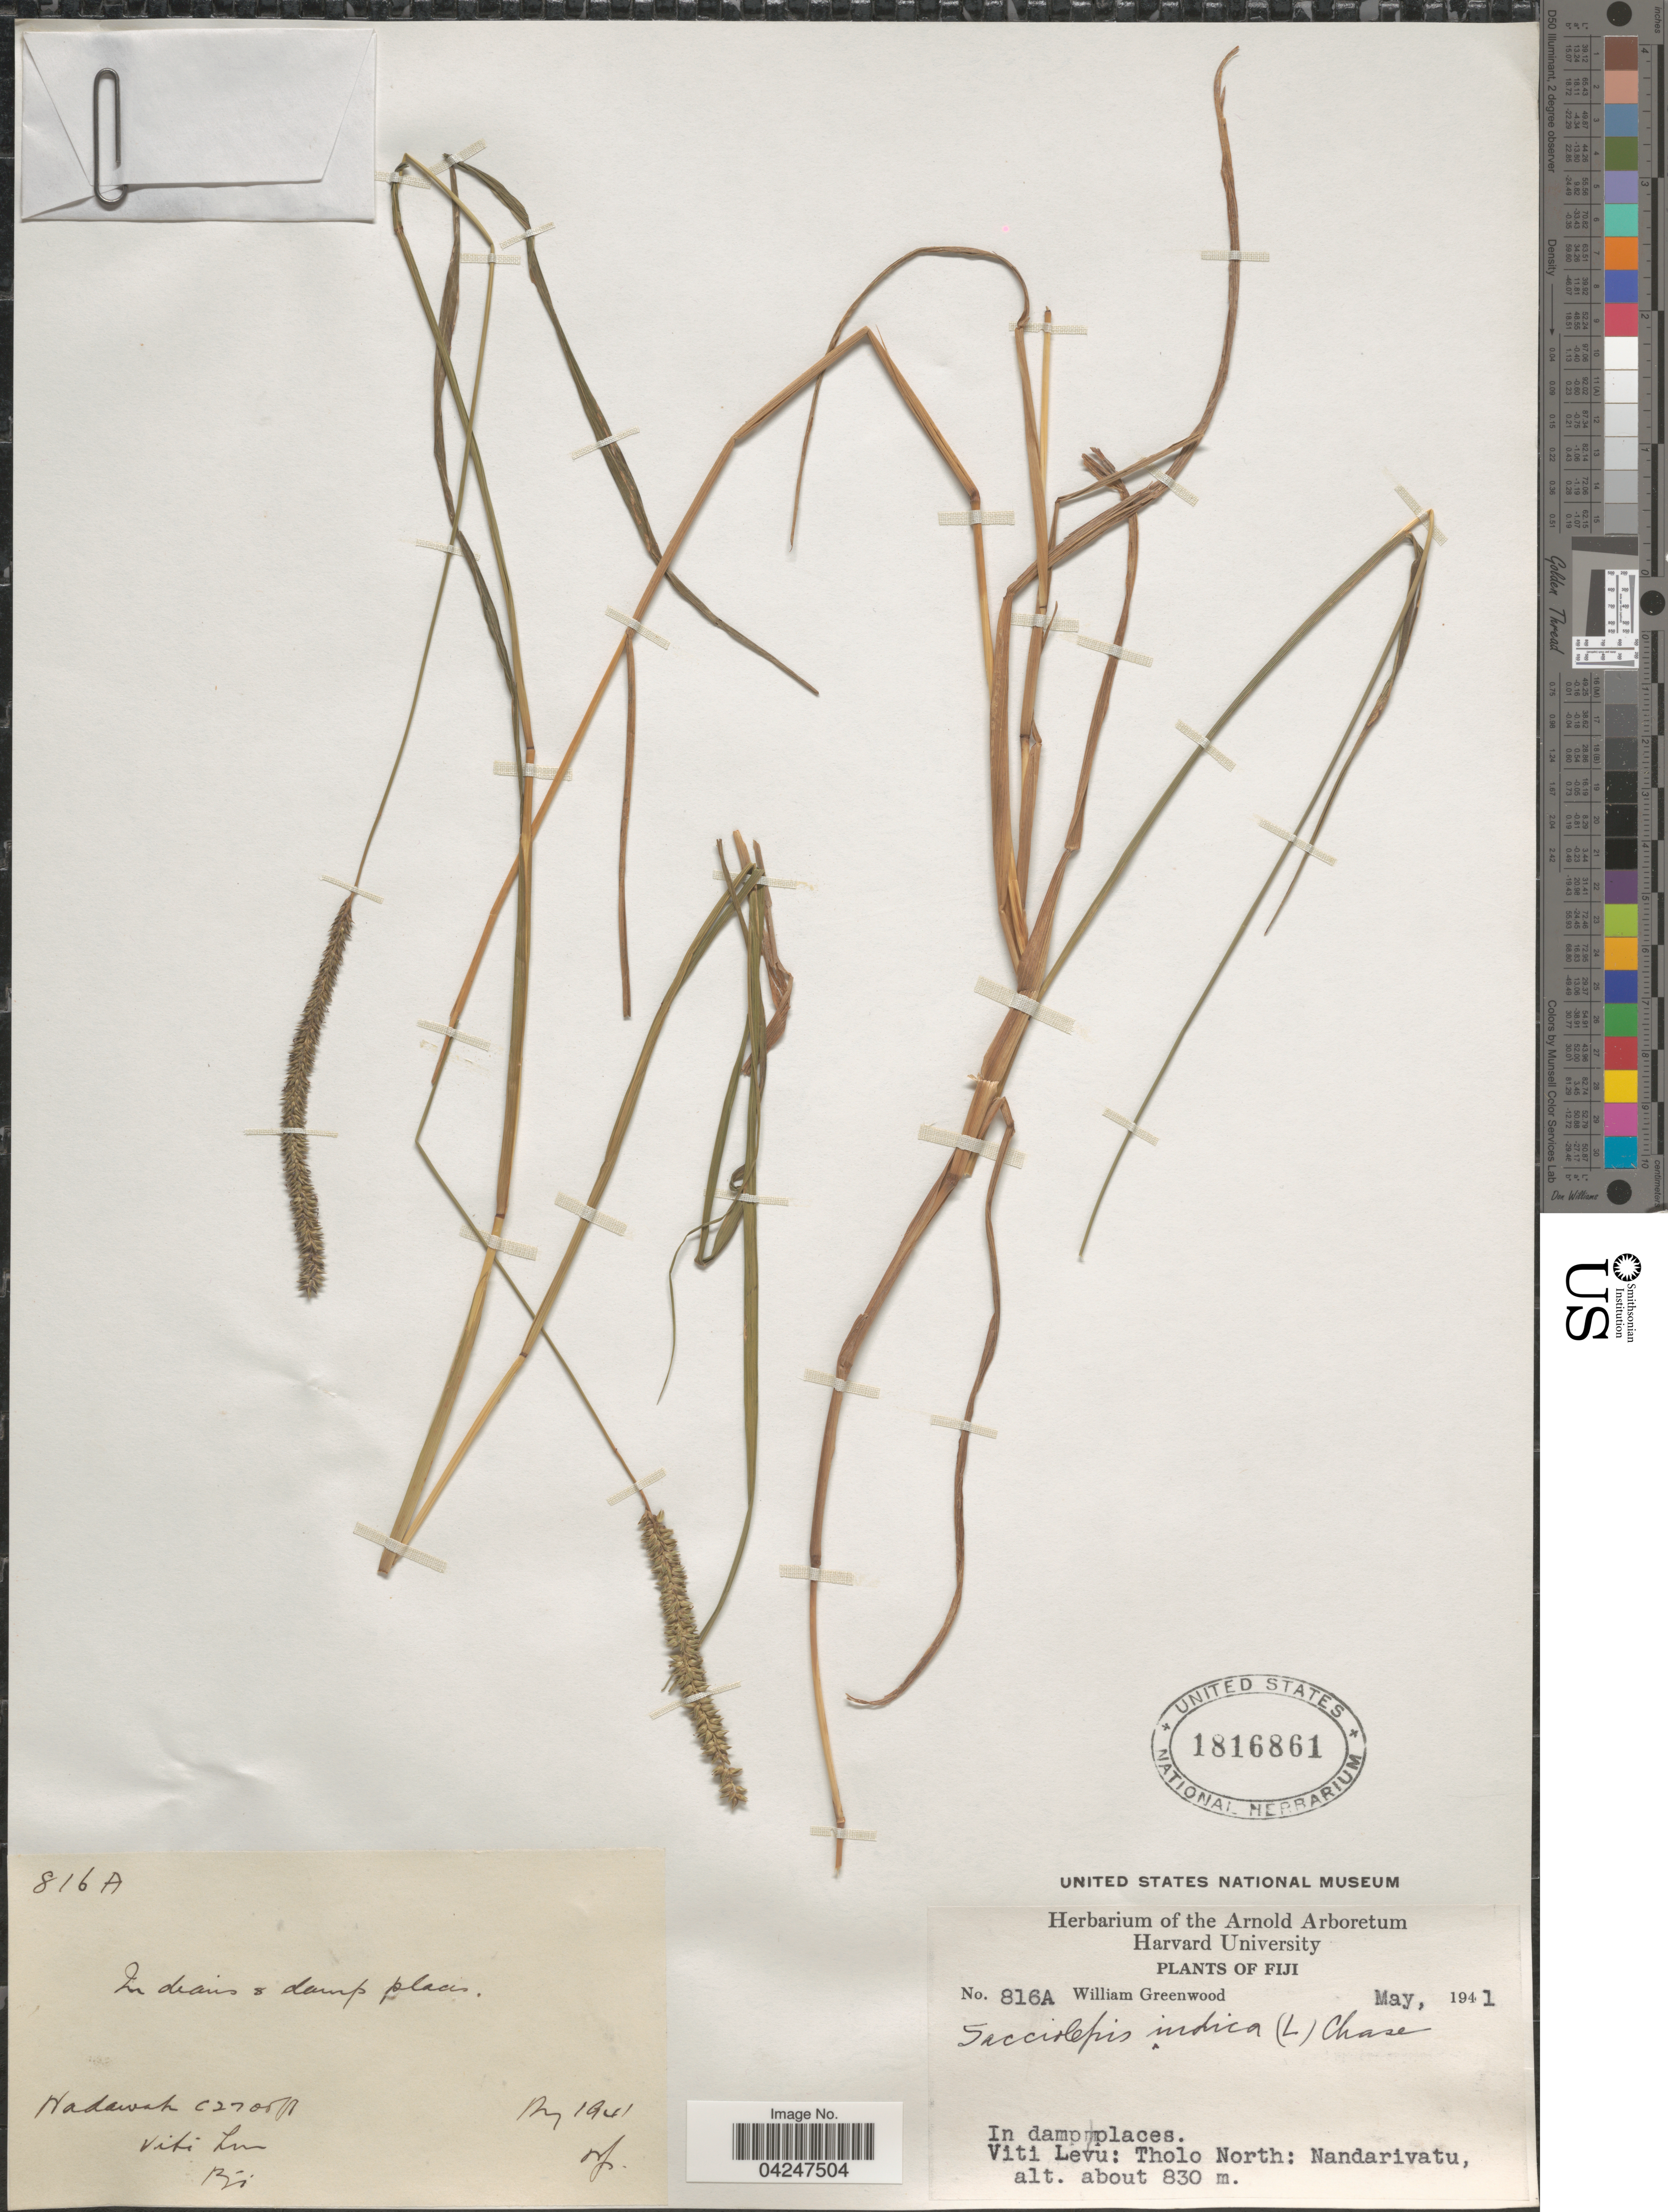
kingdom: Plantae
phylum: Tracheophyta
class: Liliopsida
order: Poales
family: Poaceae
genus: Sacciolepis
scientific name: Sacciolepis indica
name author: (L.) Chase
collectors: W. Greenwood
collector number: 816A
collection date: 1941-05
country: Fiji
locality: In damp places. Viti Levu: Tholo North: Nandarivatu.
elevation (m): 830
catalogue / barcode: US 1816861